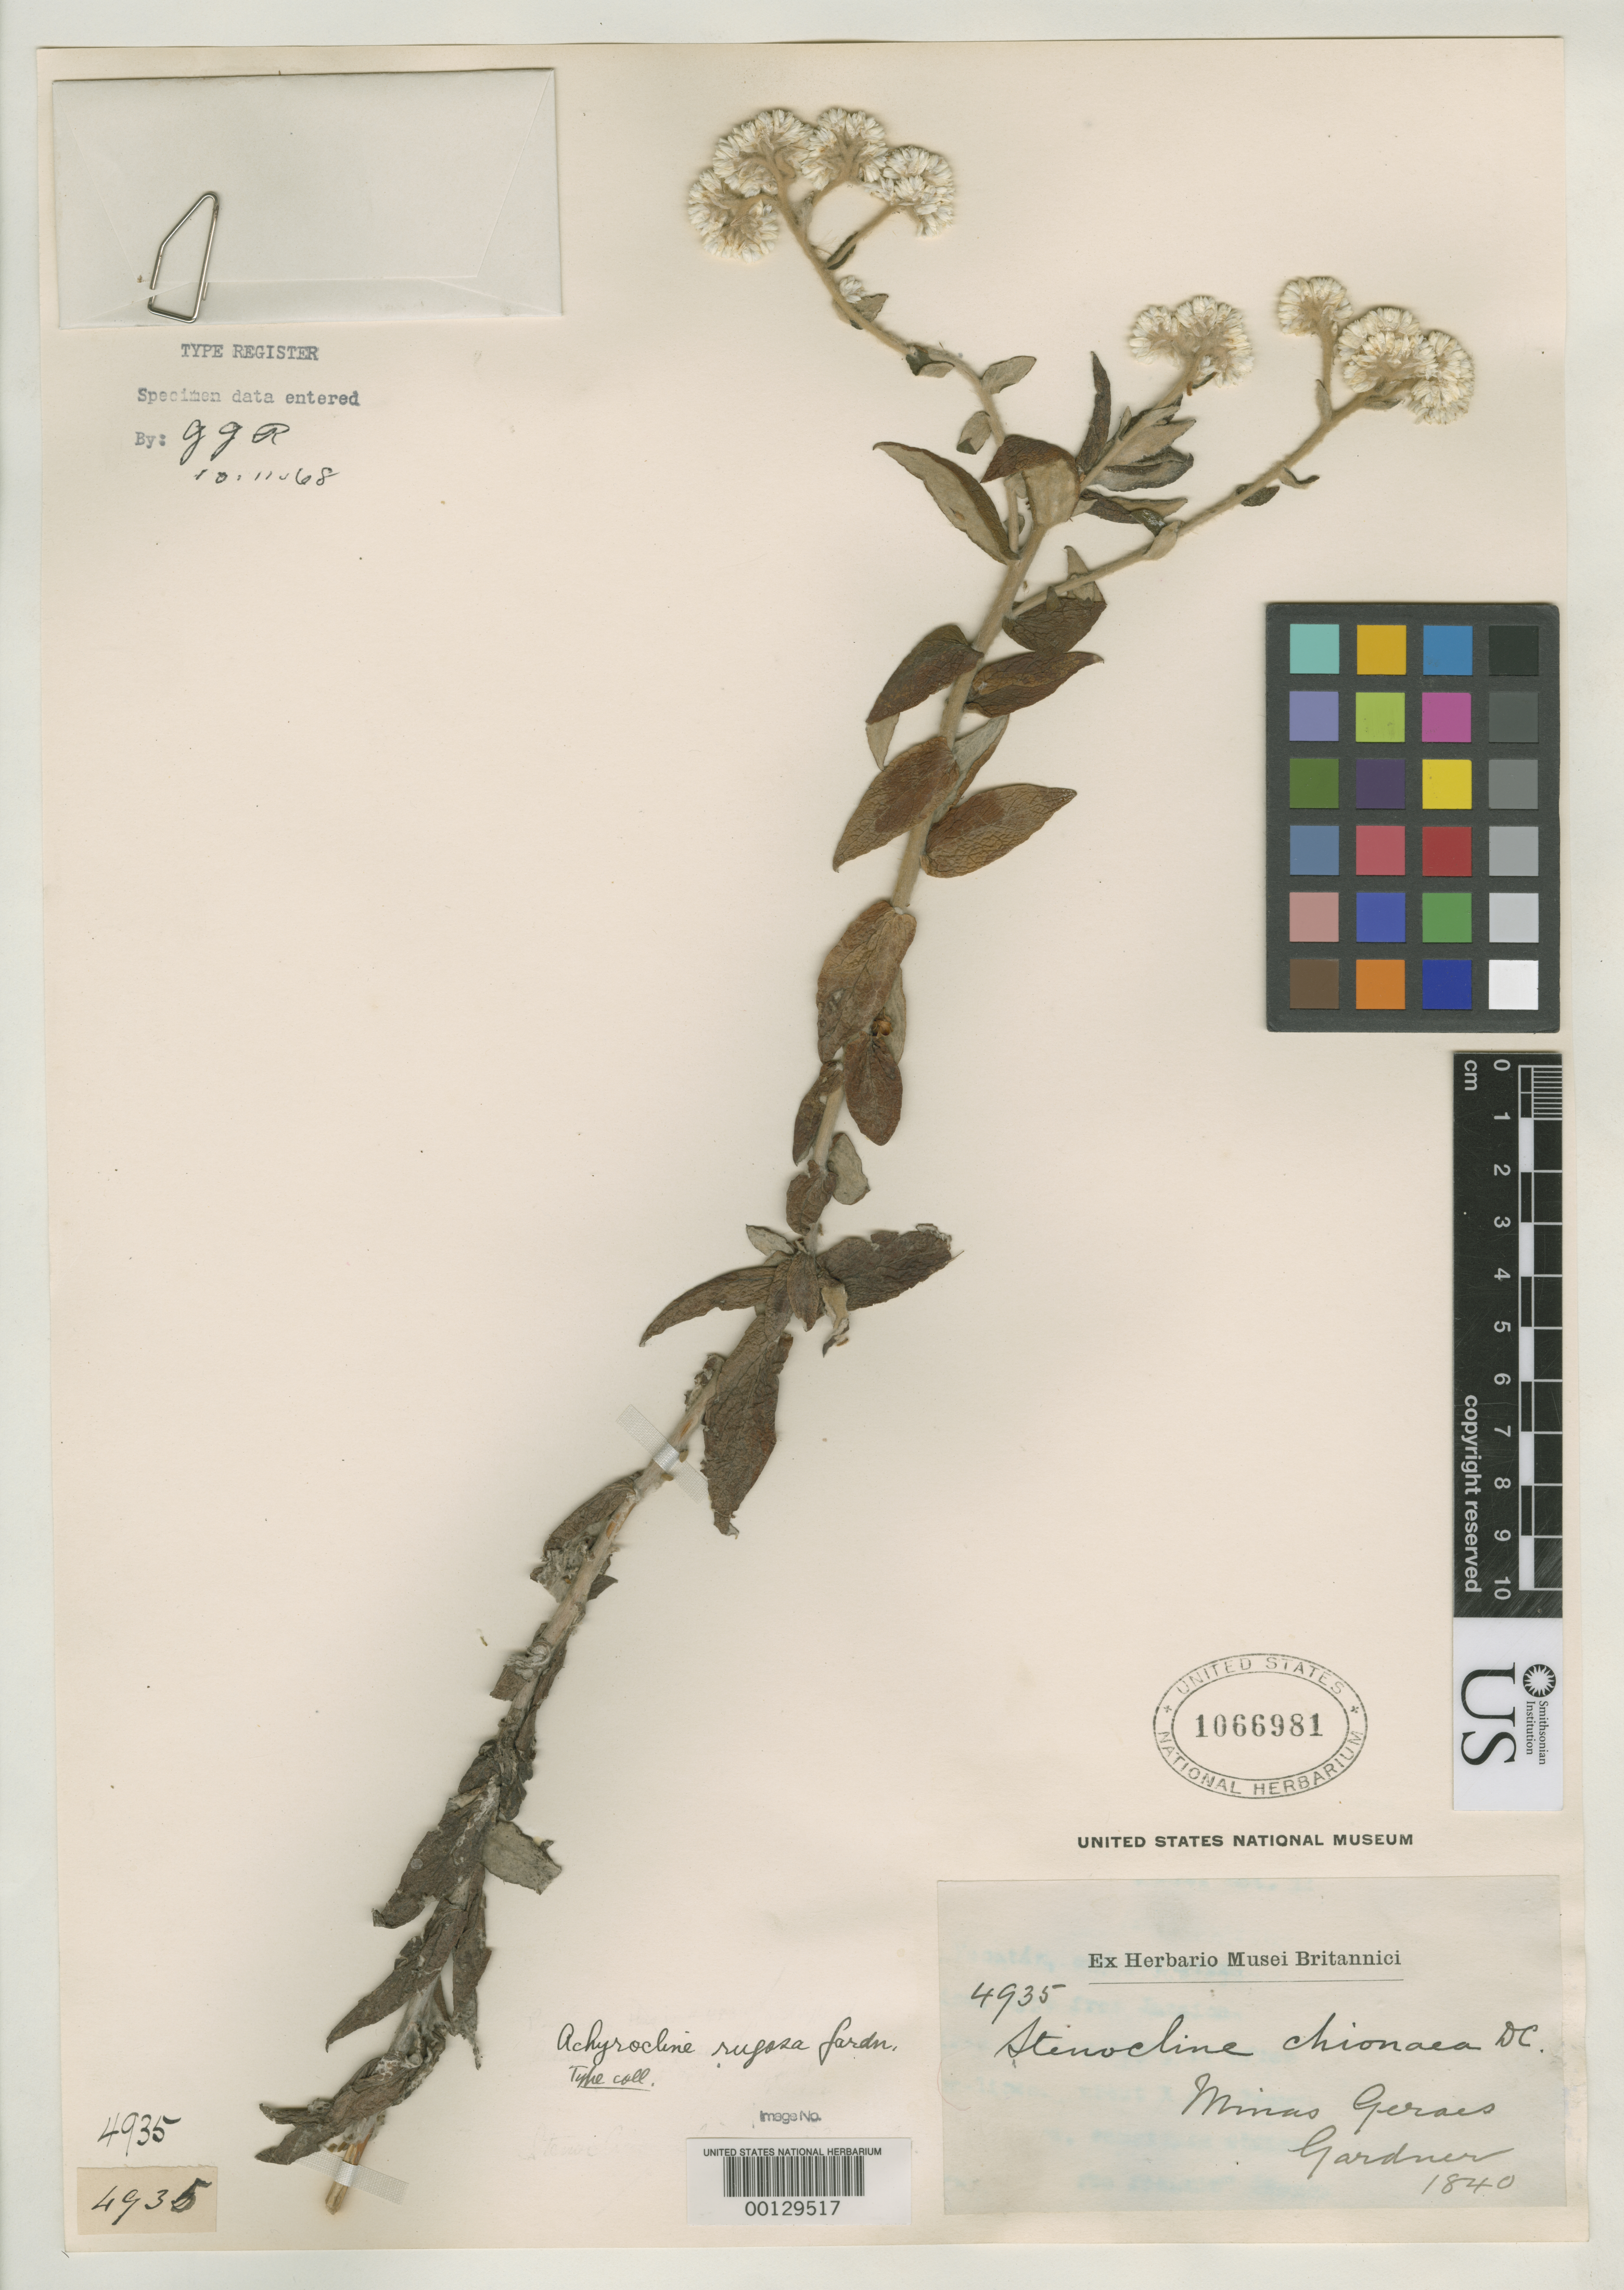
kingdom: Plantae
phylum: Tracheophyta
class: Magnoliopsida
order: Asterales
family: Asteraceae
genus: Achyrocline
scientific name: Achyrocline rugosa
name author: Gardner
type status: Isotype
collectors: G. Gardner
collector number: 4935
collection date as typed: Sep 1840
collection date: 1840-09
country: Brazil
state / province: Minas Gerais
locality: Serra de Piedade.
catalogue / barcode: US 1066981